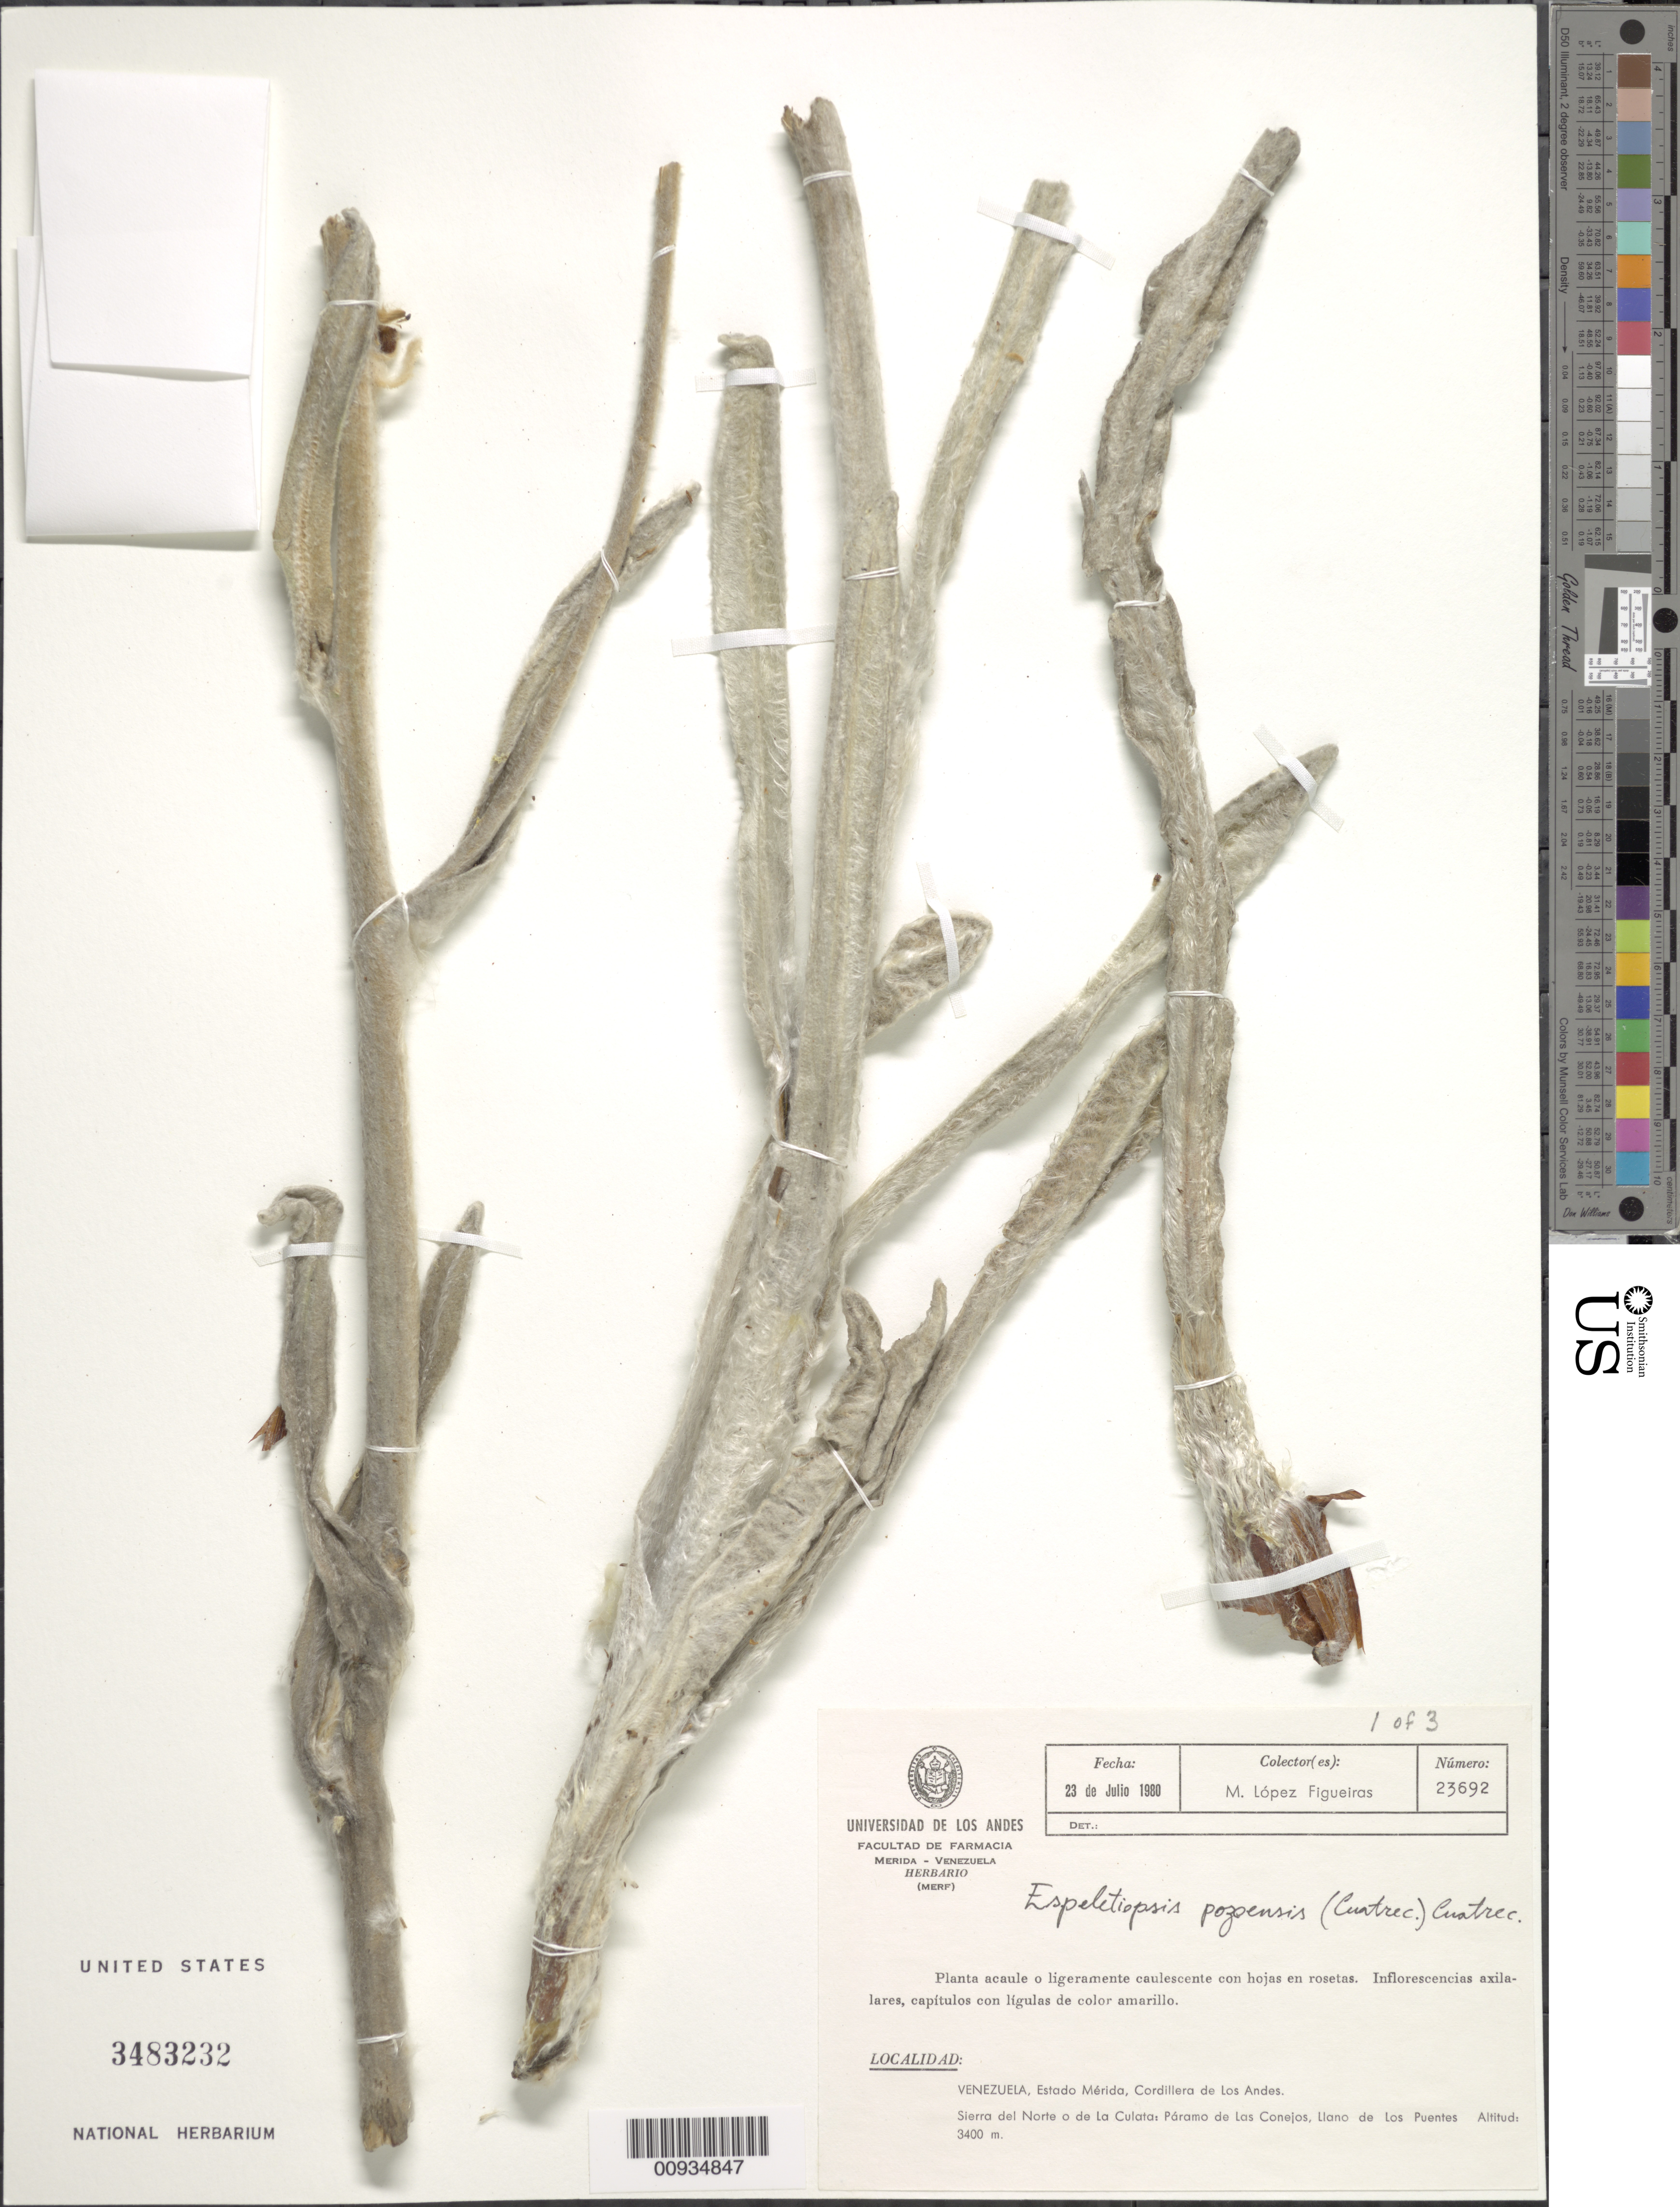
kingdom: Plantae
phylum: Tracheophyta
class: Magnoliopsida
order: Asterales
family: Asteraceae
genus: Espeletiopsis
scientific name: Espeletiopsis pozoensis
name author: (Cuatrec.) Cuatrec.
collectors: M. López Figueiras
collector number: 23692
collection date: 1980-07-23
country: Venezuela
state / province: Mérida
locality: Sierra del Norte o de la Culata: Páramo de los Conejos, Llano de los Puentes, Cordillera de los Andes.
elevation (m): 3400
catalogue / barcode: US 3483232